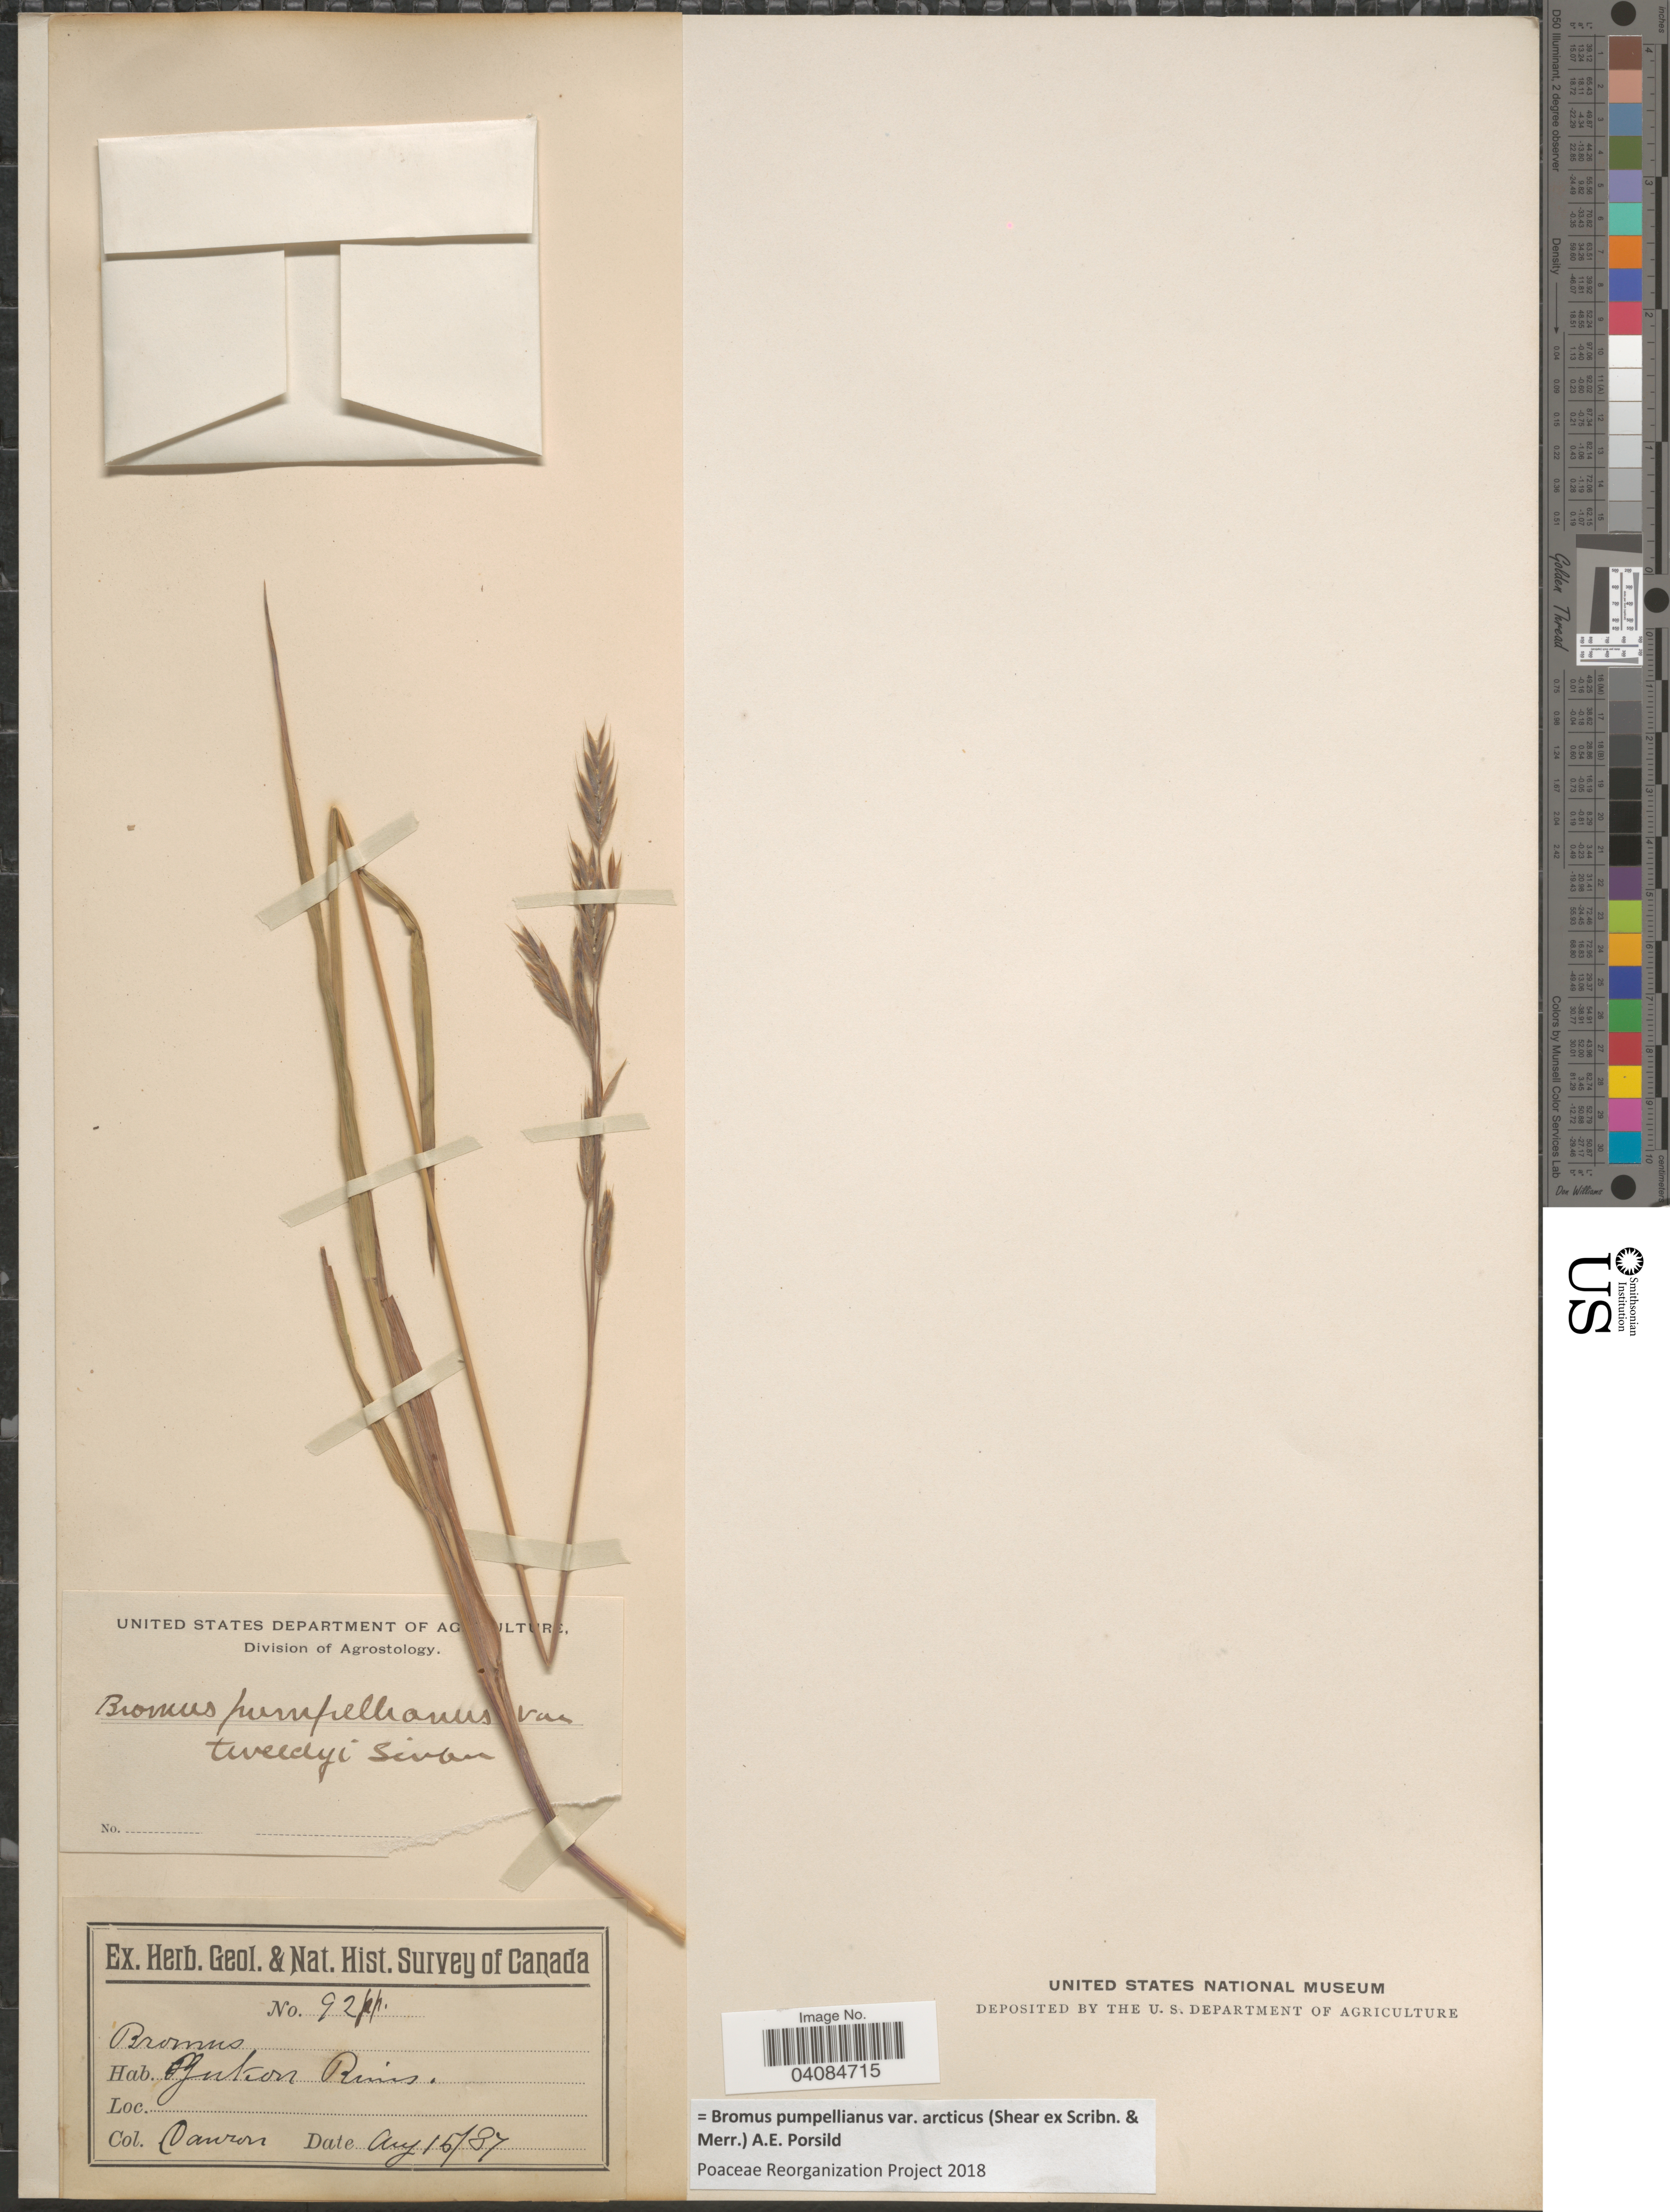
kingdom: Plantae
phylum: Tracheophyta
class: Liliopsida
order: Poales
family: Poaceae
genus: Bromus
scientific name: Bromus pumpellianus var. arcticus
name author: (Shear ex Scribn. & Merr.) A.E. Porsild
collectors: -. Cannon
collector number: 92pp*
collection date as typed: Transcribed d/m/y: 15/8/87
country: Canada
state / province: Yukon Territory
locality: Herb. Geol. & Nat. Hist. Survey of Canada. Yukon Ruins.